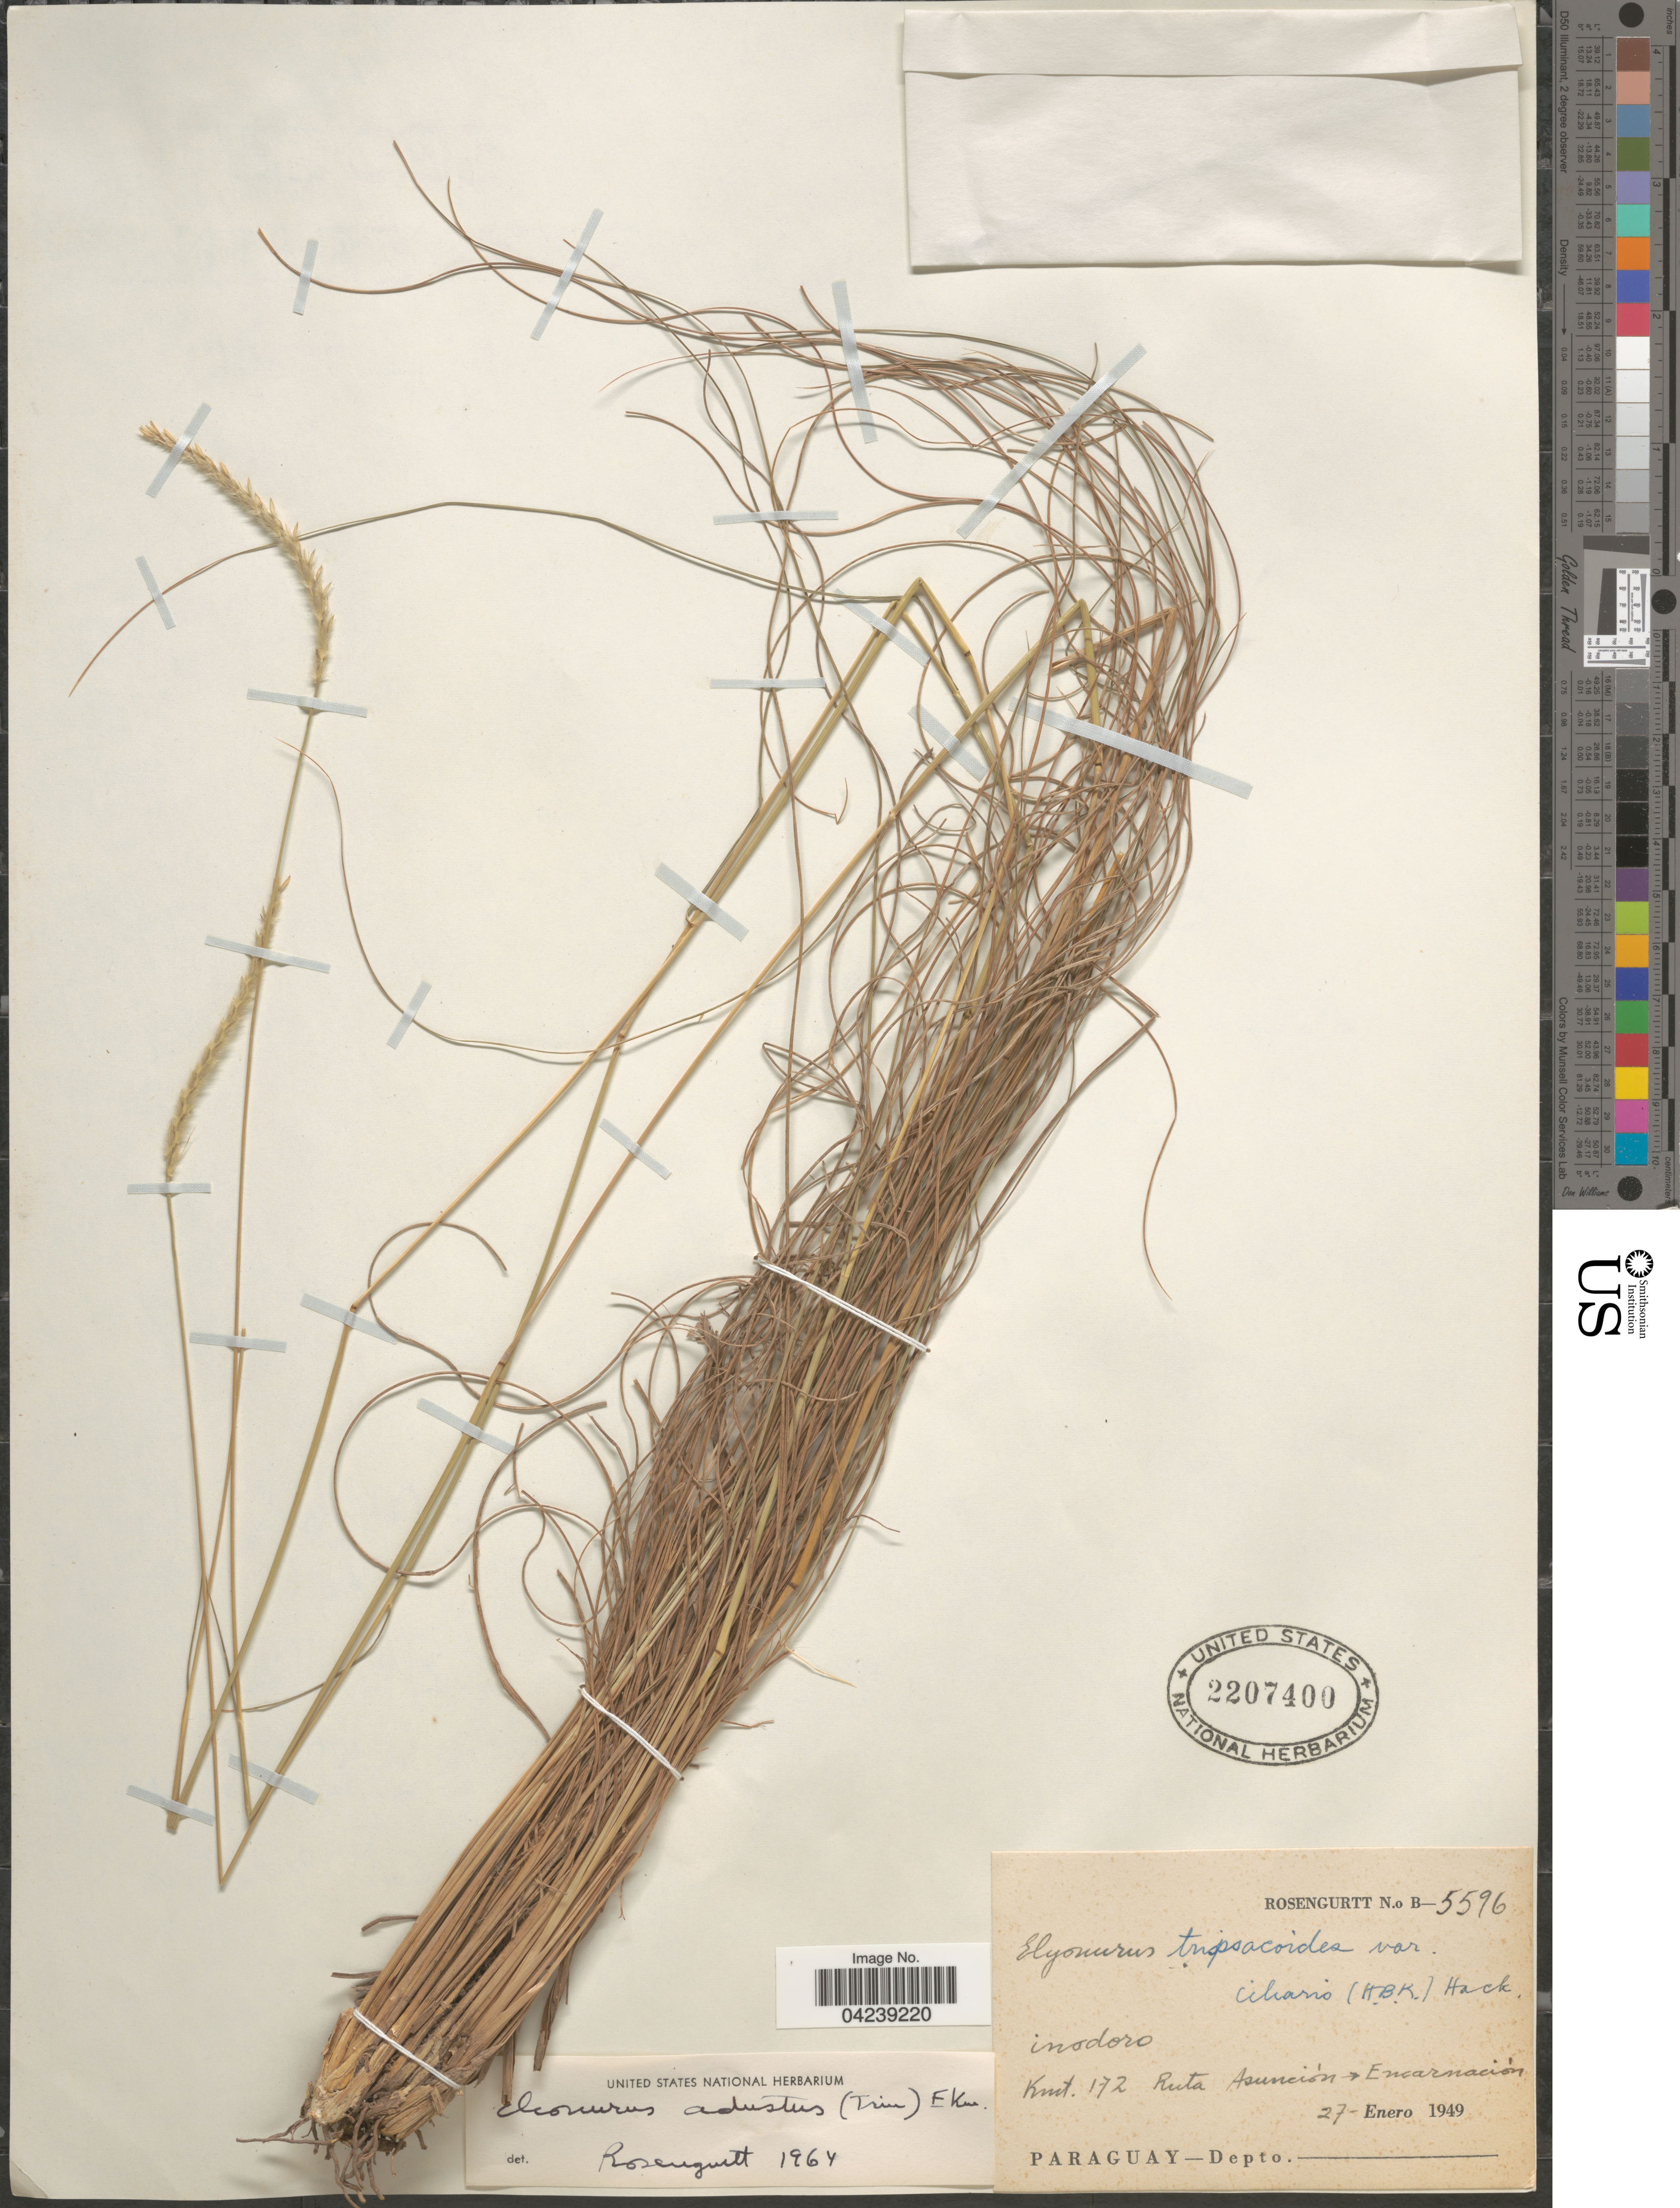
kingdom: Plantae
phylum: Tracheophyta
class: Liliopsida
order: Poales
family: Poaceae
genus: Elionurus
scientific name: Elionurus muticus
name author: (Spreng.) Kuntze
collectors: Rosengurtt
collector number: B-5596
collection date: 1949-01-27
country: Paraguay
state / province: Asuncion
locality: Kmt. 172 Ruta Asunciòn→Encarnaciòn.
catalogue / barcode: US 2207400